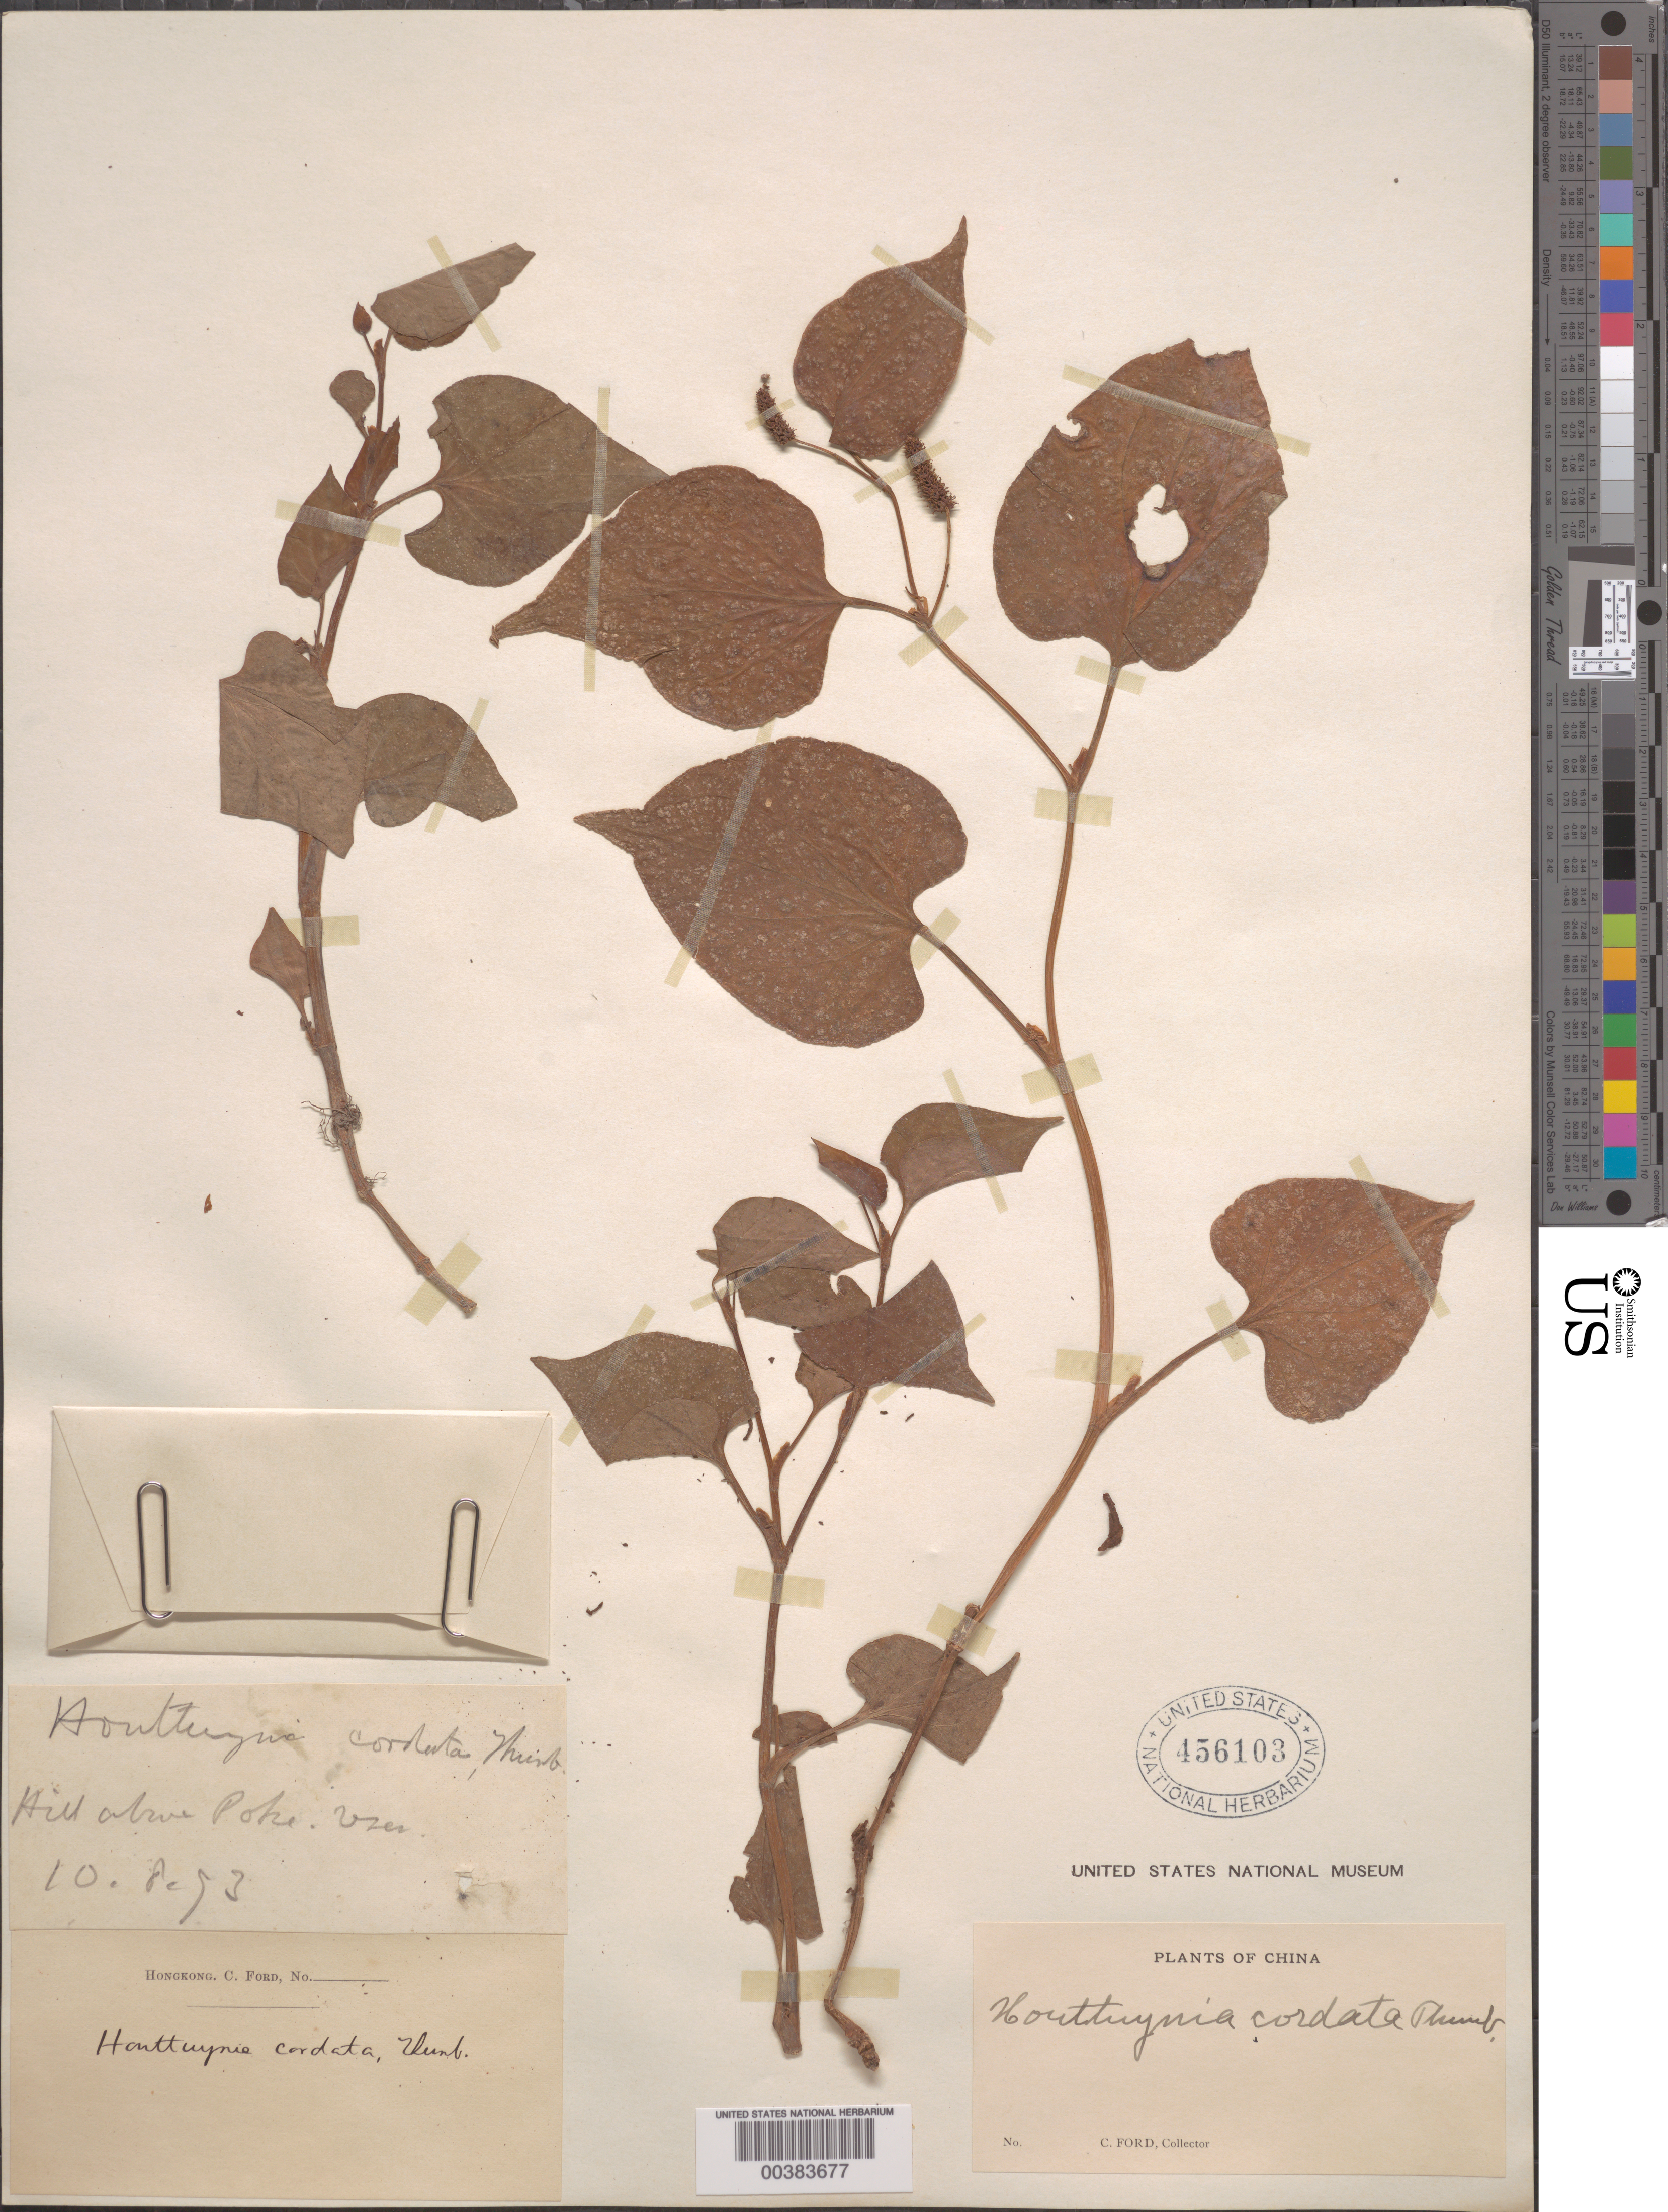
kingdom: Plantae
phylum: Tracheophyta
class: Magnoliopsida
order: Piperales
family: Saururaceae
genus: Houttuynia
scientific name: Houttuynia cordata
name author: Thunb.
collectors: C. Ford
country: China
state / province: Hong Kong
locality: Above poki (illegible)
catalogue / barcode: US 456103